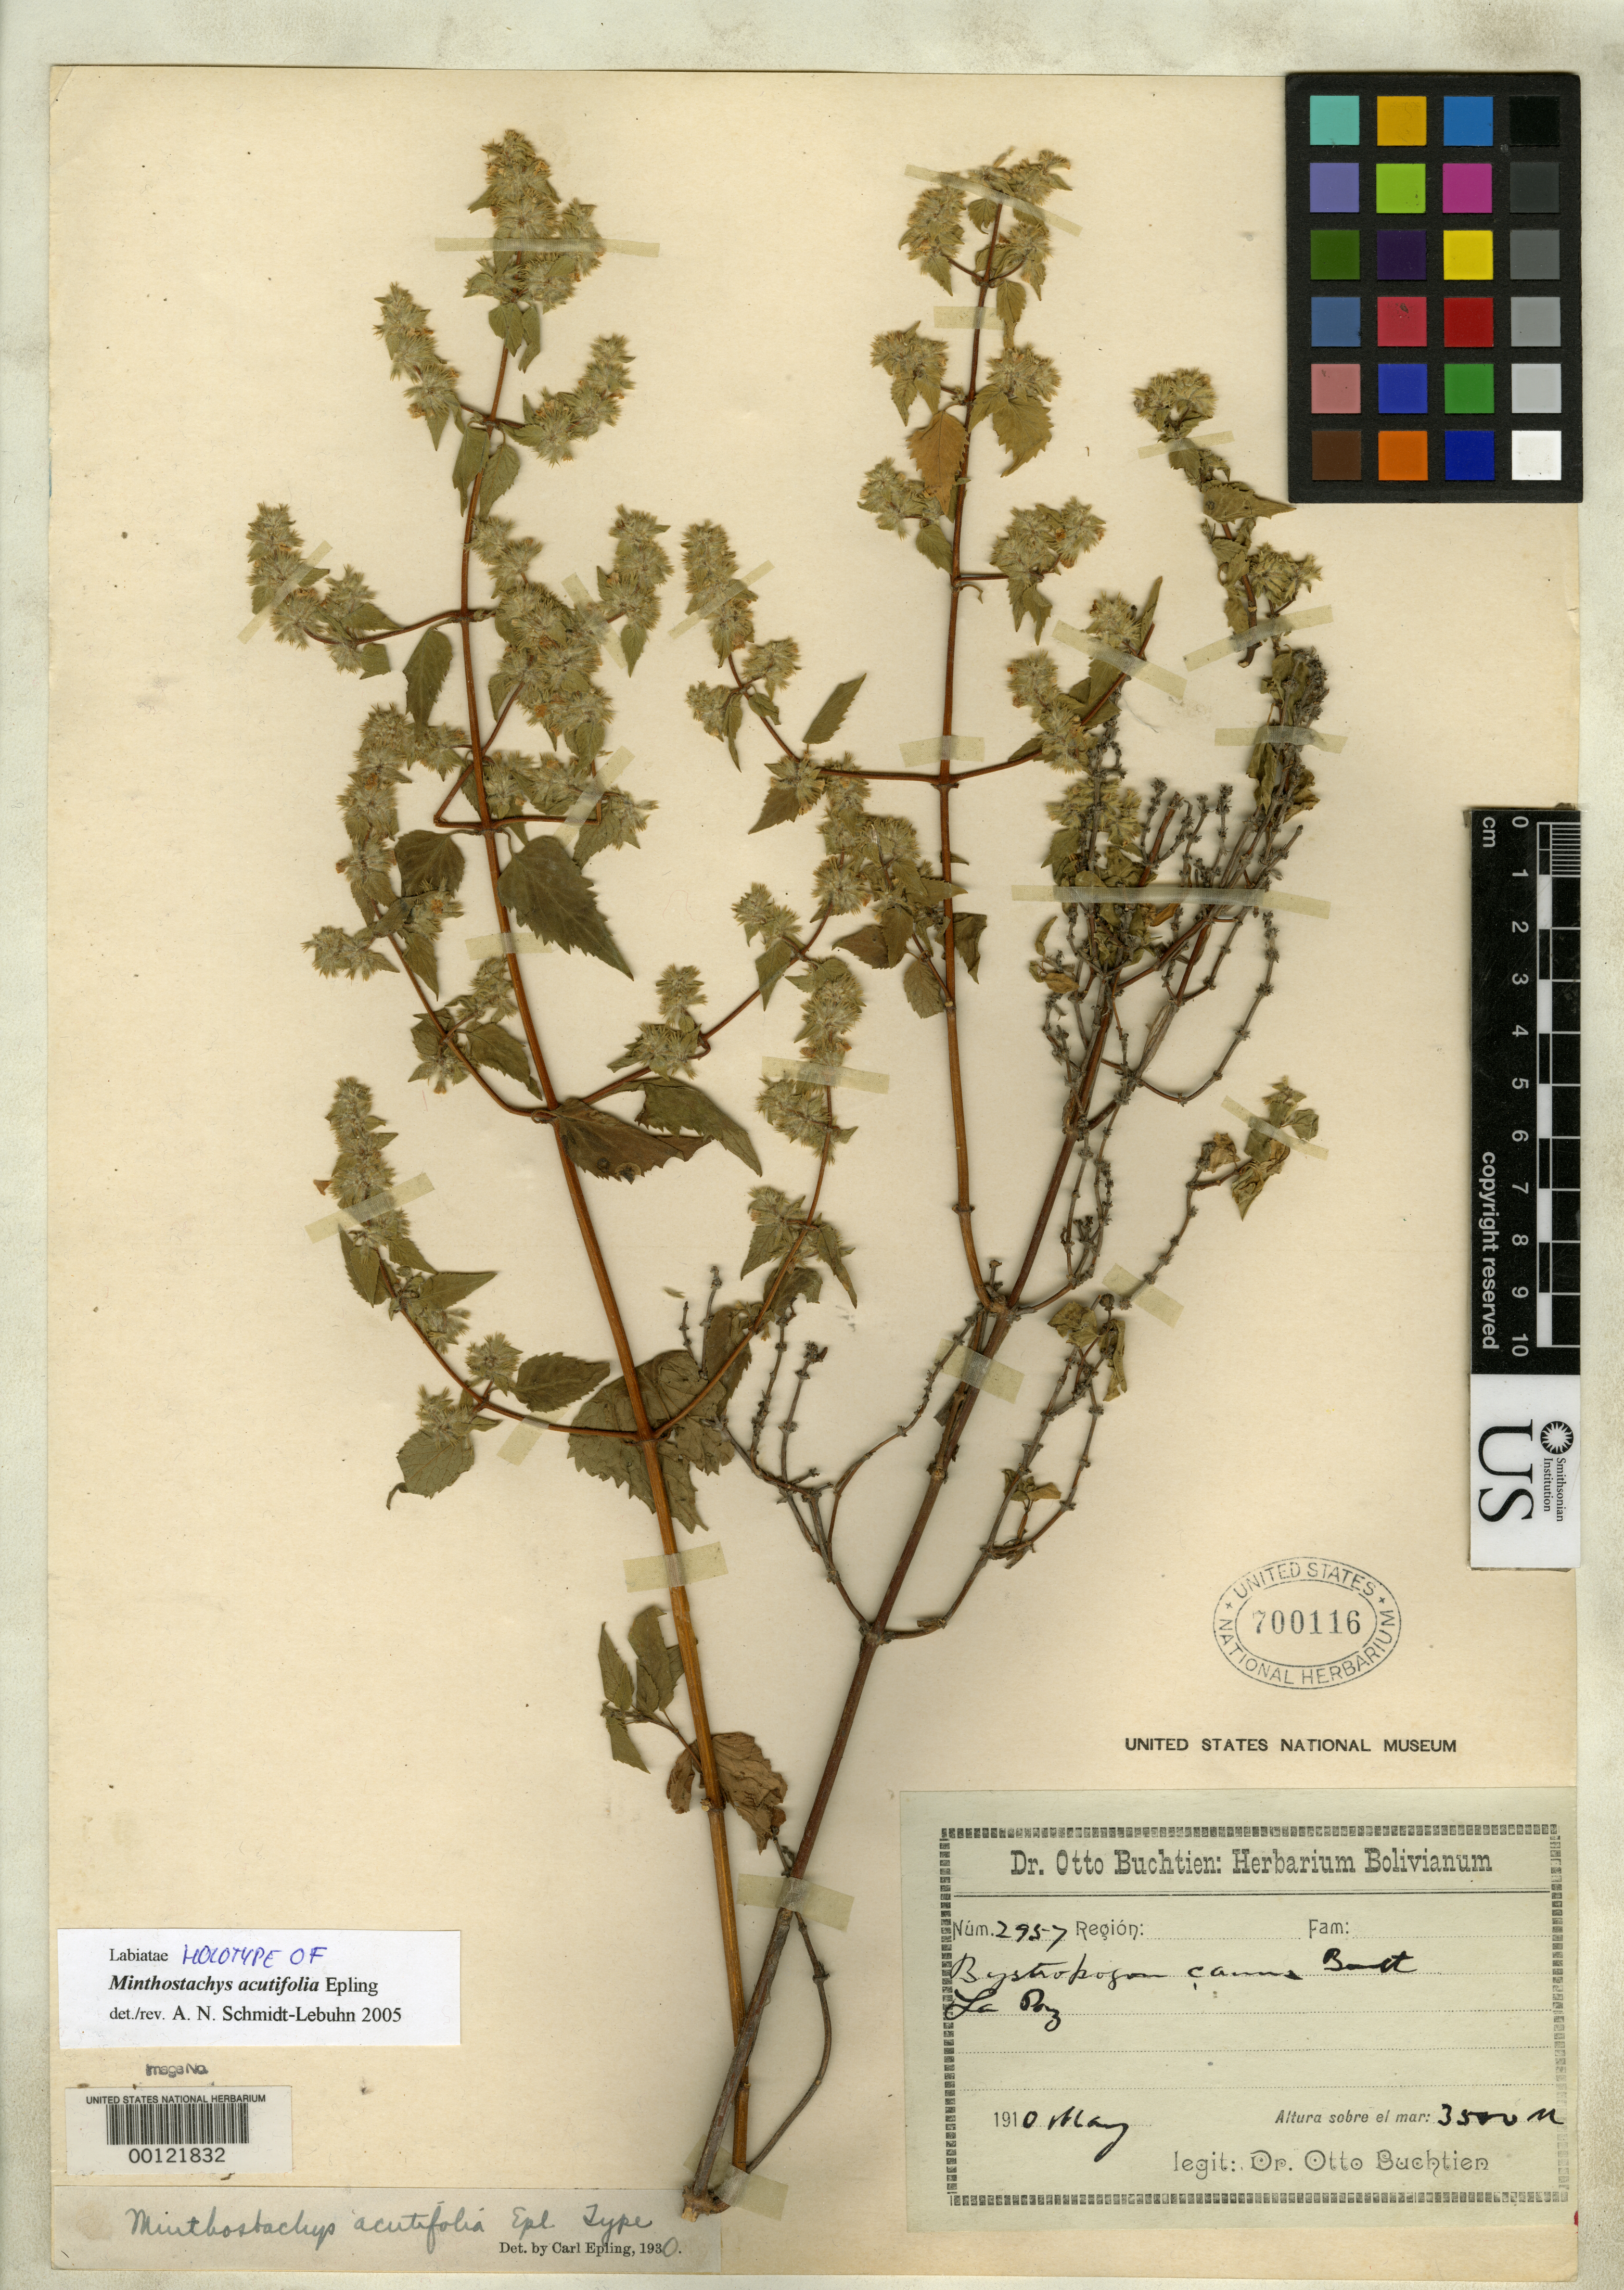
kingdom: Plantae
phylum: Tracheophyta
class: Magnoliopsida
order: Lamiales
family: Lamiaceae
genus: Minthostachys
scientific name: Minthostachys acutifolia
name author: Epling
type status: Holotype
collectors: O. Buchtien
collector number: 2957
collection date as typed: May 1910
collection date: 1910-05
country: Bolivia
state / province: La Paz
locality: La Paz.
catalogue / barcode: US 700116